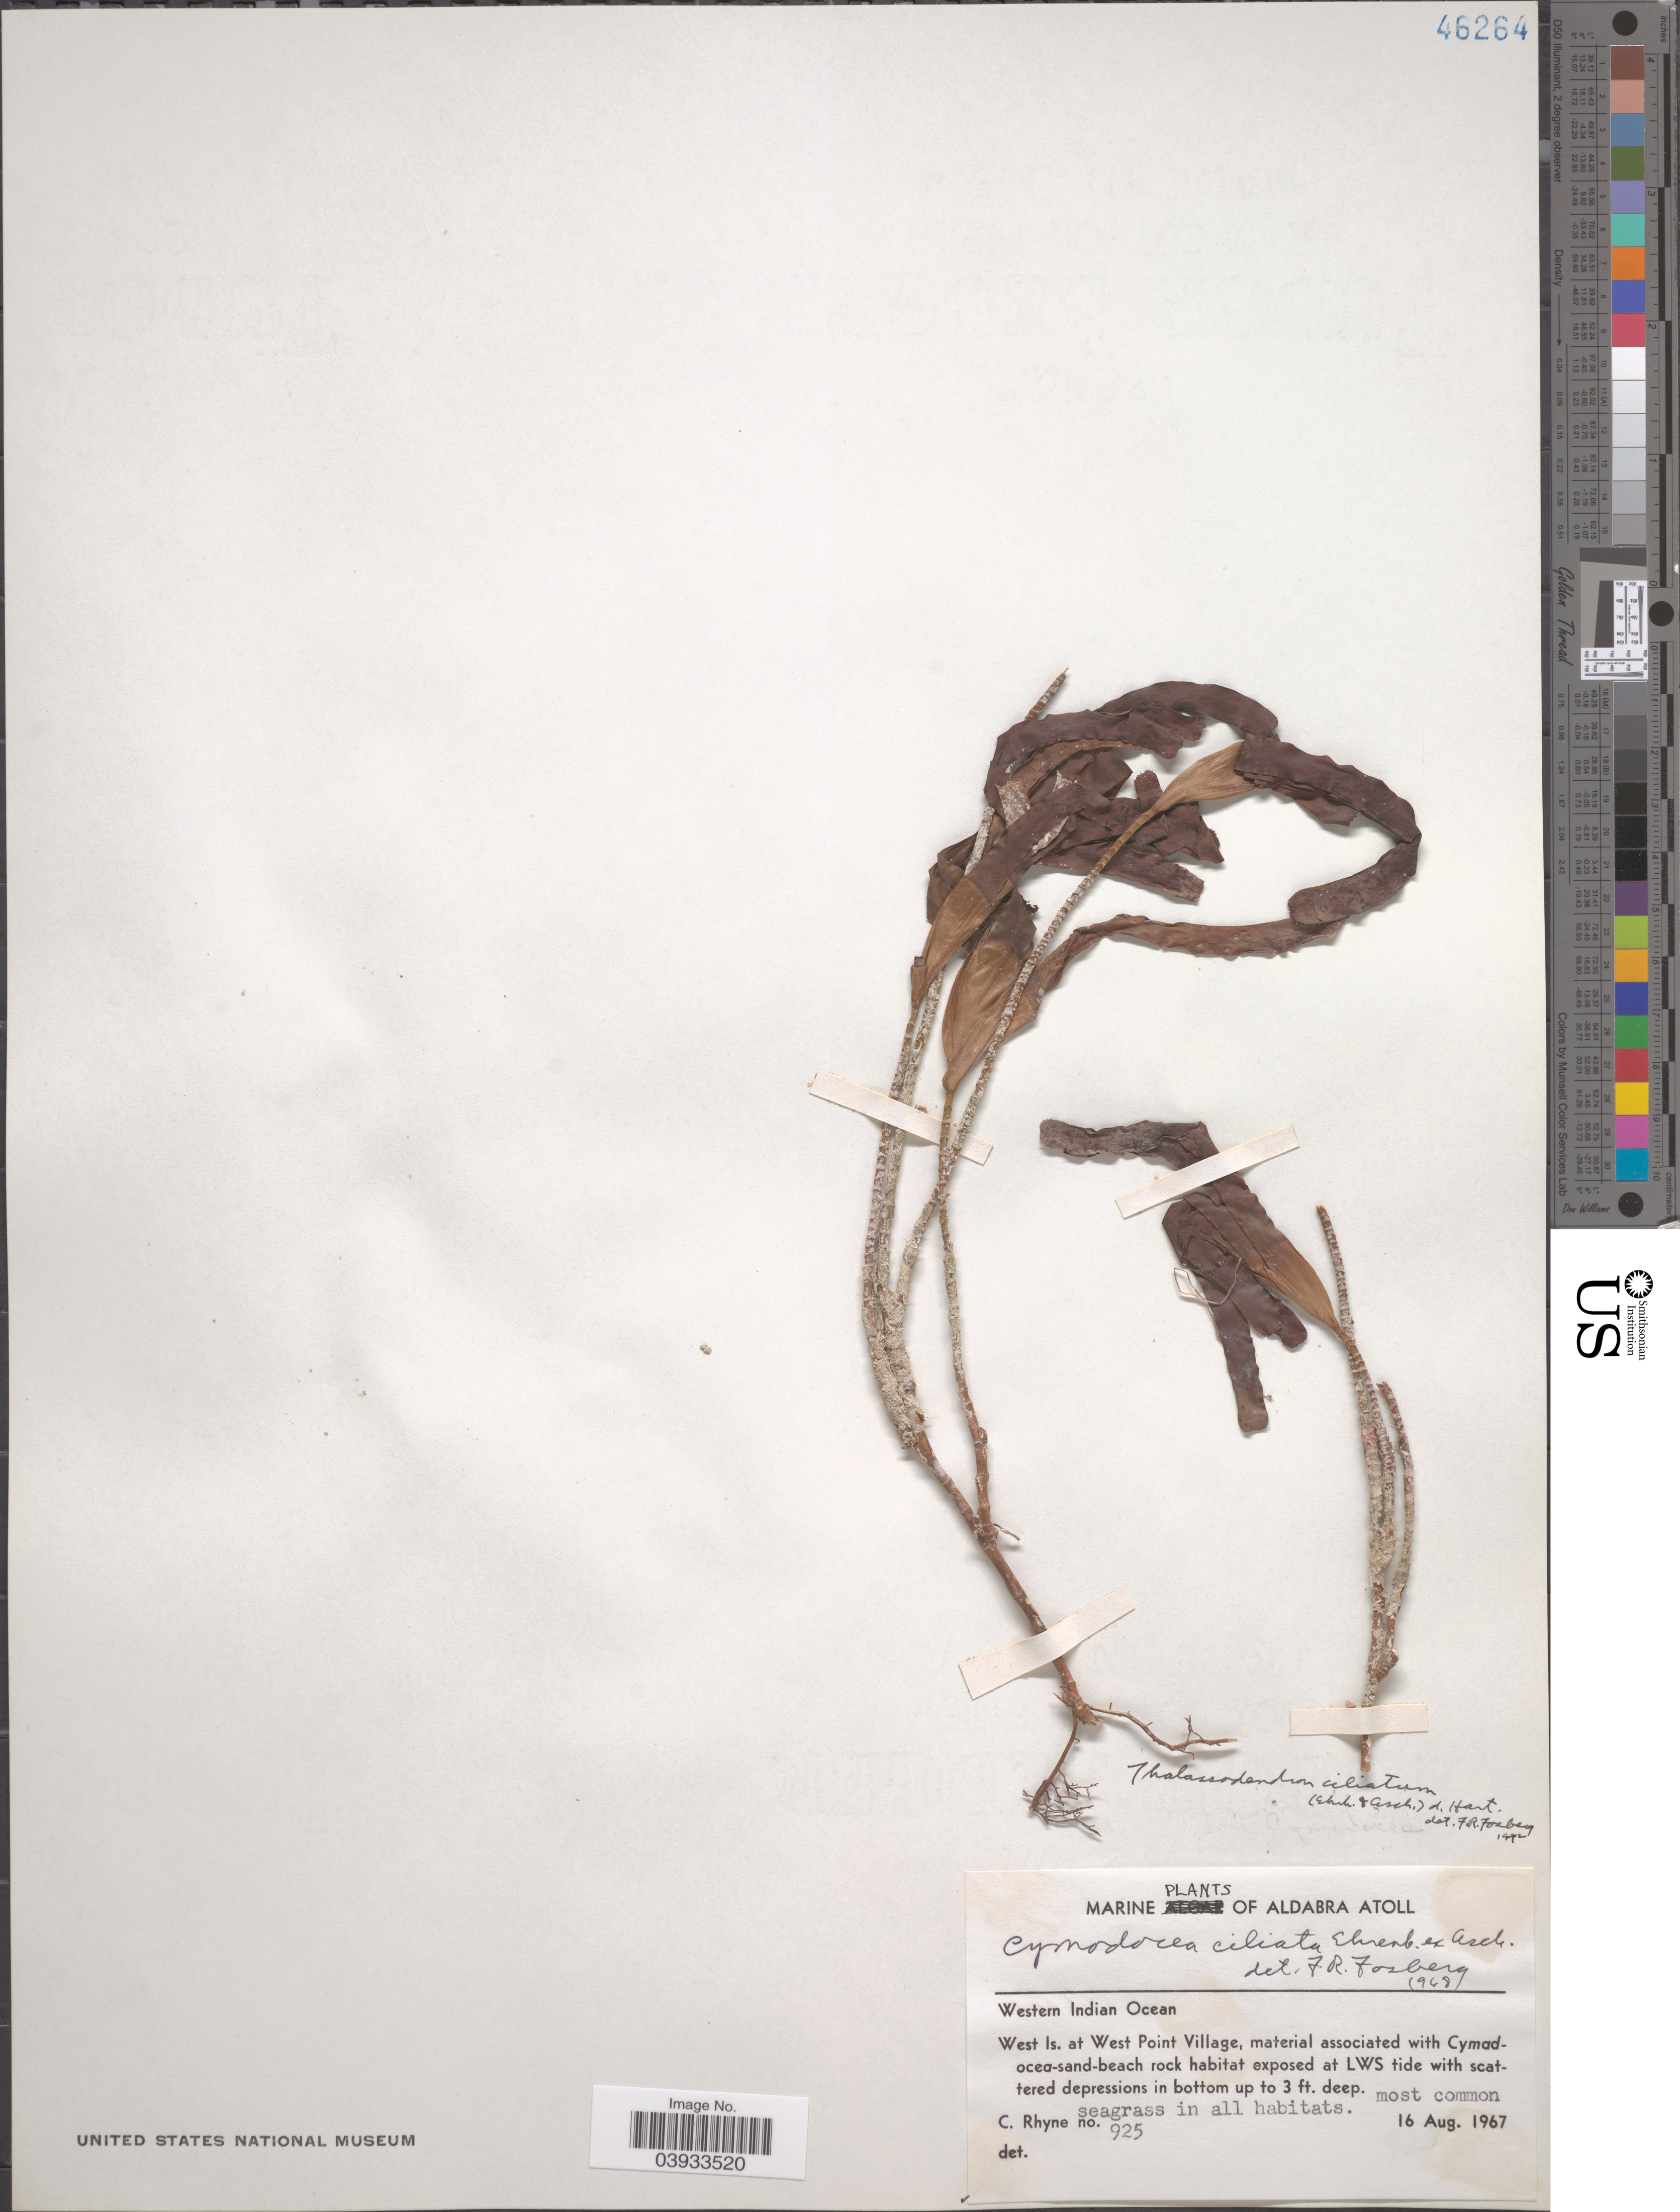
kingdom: Plantae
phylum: Tracheophyta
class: Liliopsida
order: Alismatales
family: Cymodoceaceae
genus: Thalassodendron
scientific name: Thalassodendron ciliatum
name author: (Forssk.) Hartog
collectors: C. Rhyne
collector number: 925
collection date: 1967-08-16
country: Seychelles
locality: Aldabra Atoll. Western Indian Ocean. West Is. at West Point Village.